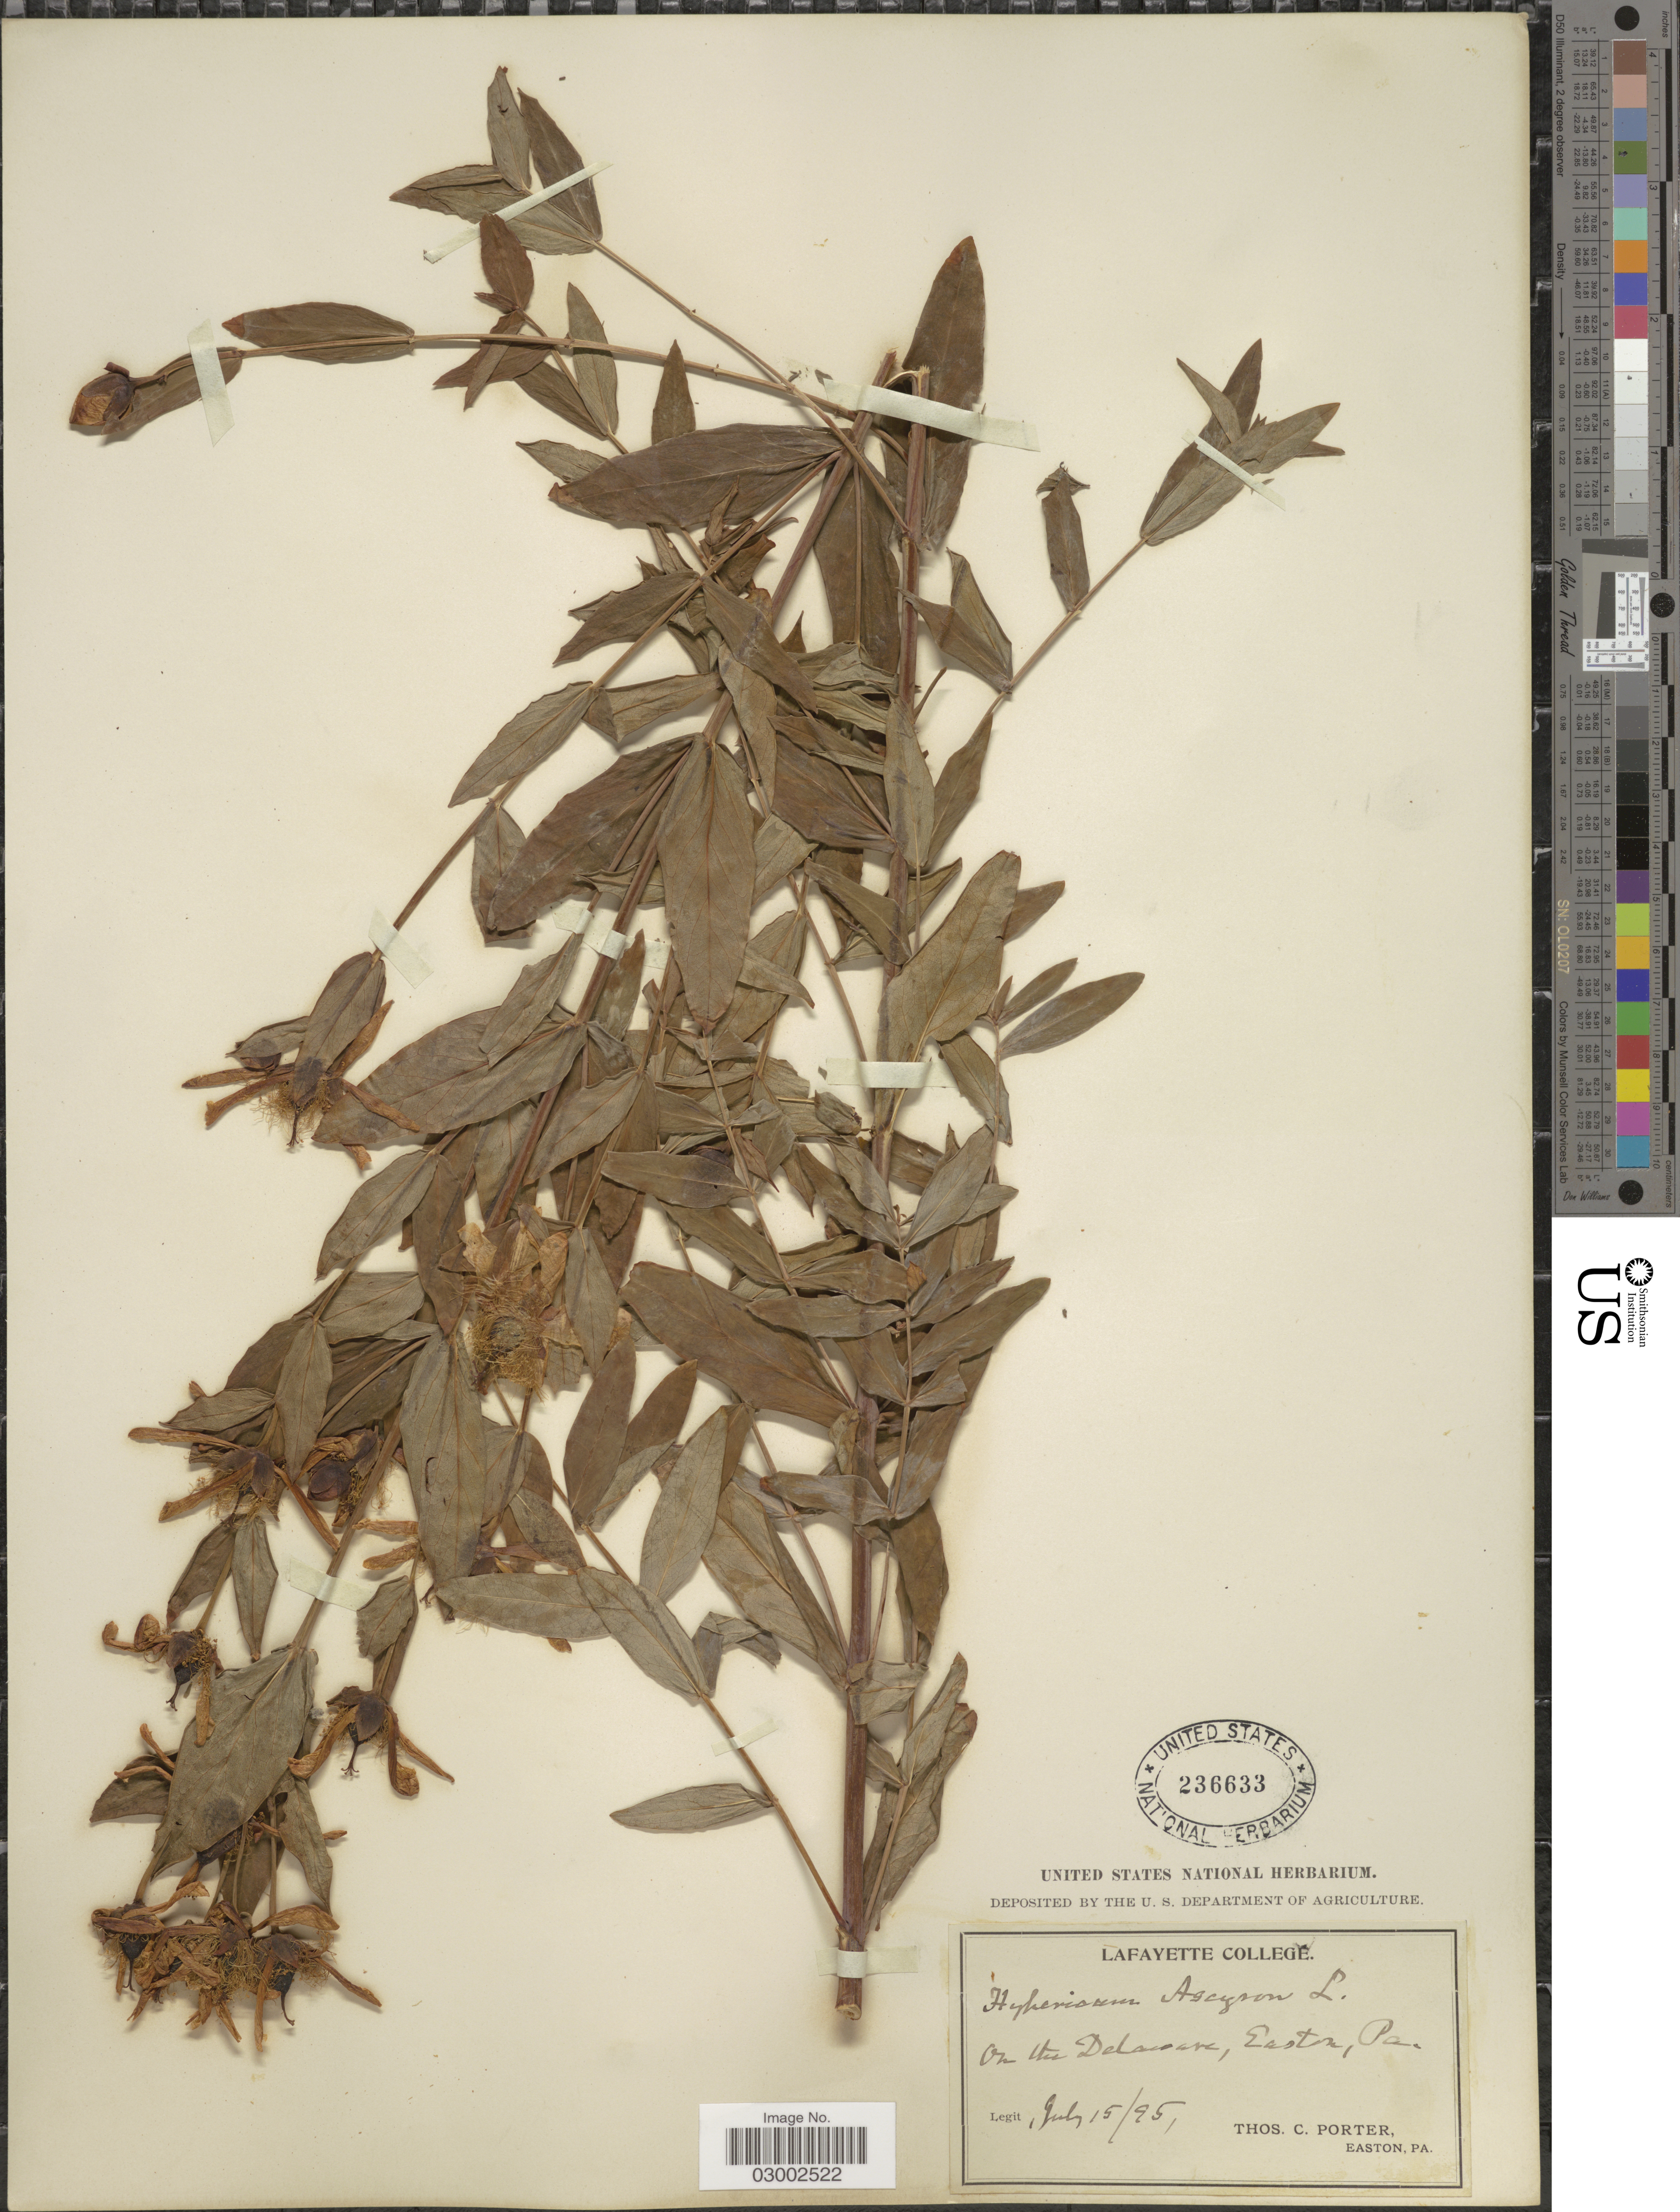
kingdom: Plantae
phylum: Tracheophyta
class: Magnoliopsida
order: Malpighiales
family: Hypericaceae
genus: Hypericum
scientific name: Hypericum ascyron subsp. pyramidatum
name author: (Aiton) N. Robson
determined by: Strong, Mark T., (BOT), Smithsonian Institution - National Museum of Natural History (UNITED STATES)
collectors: T. Porter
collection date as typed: Transcribed d/m/y: 15/7/95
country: United States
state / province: Pennsylvania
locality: On the Delaware, Easton, Pa.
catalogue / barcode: US 236633